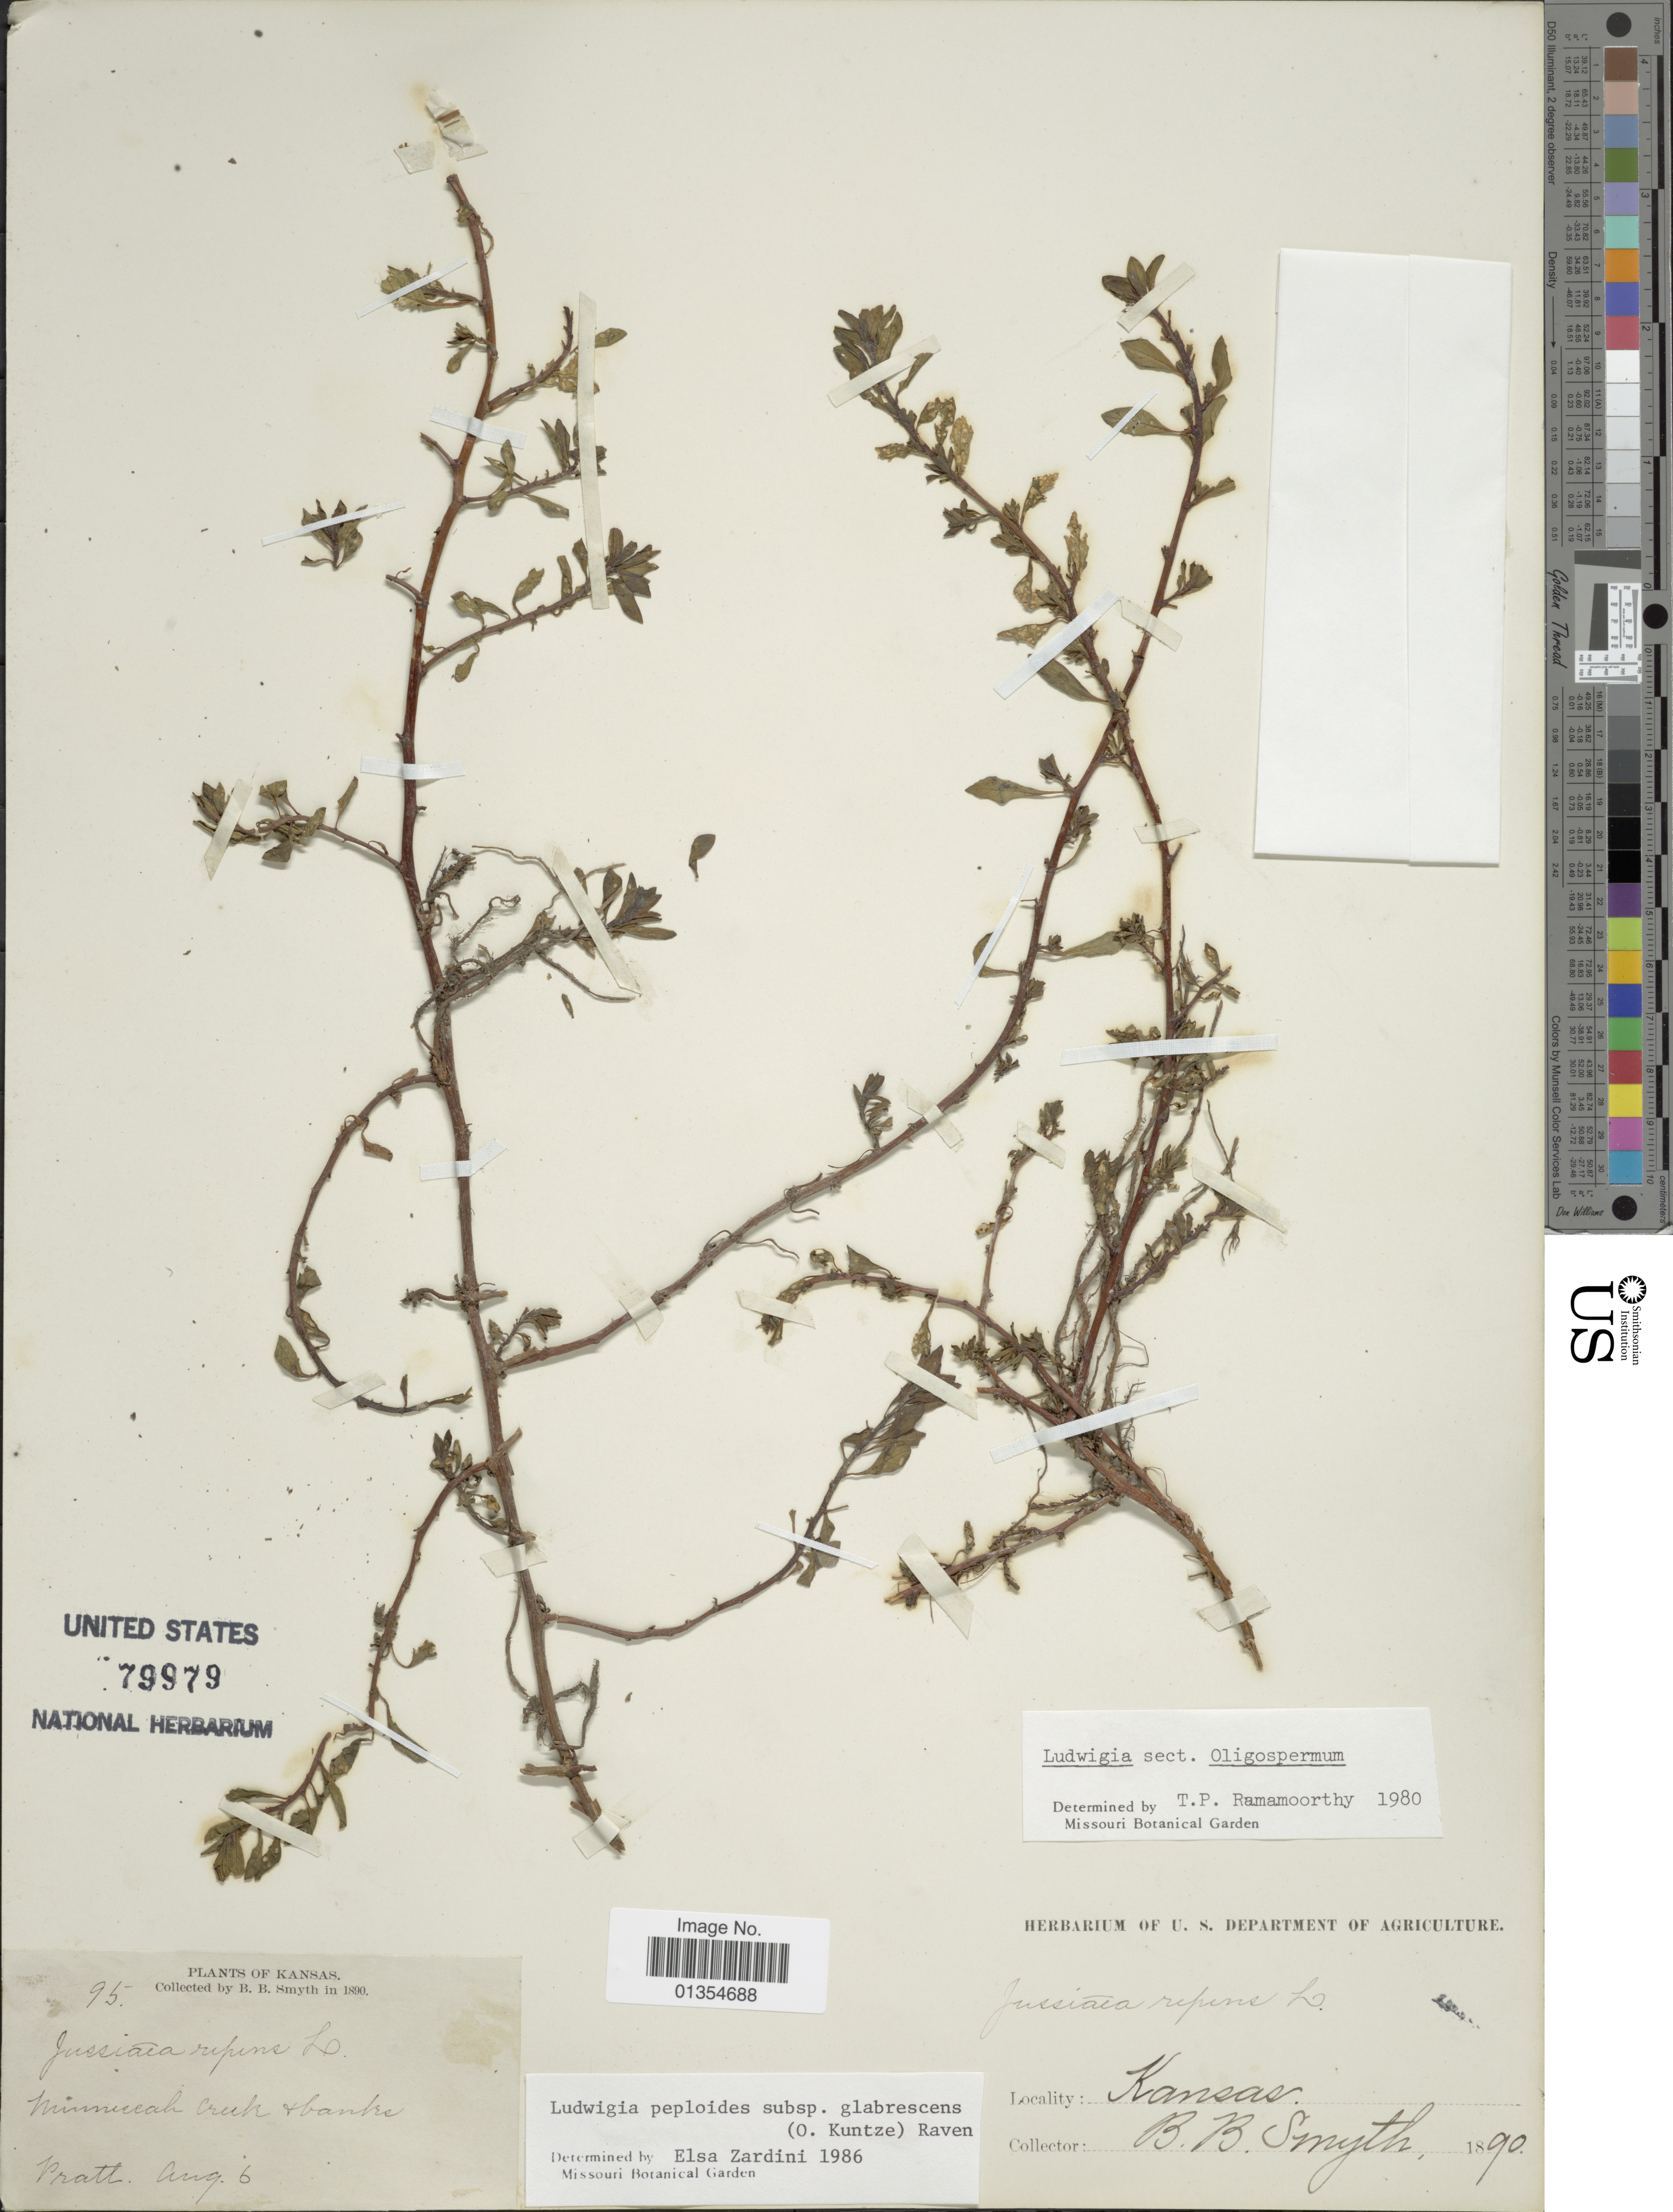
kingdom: Plantae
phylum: Tracheophyta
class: Magnoliopsida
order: Myrtales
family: Onagraceae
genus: Ludwigia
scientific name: Ludwigia peploides subsp. glabrescens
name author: (Kuntze) P.H. Raven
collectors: B. Smyth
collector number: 95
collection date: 1890-08-06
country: United States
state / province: Kansas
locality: Minniscah Creek and banks. Pratt.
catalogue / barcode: US 79979